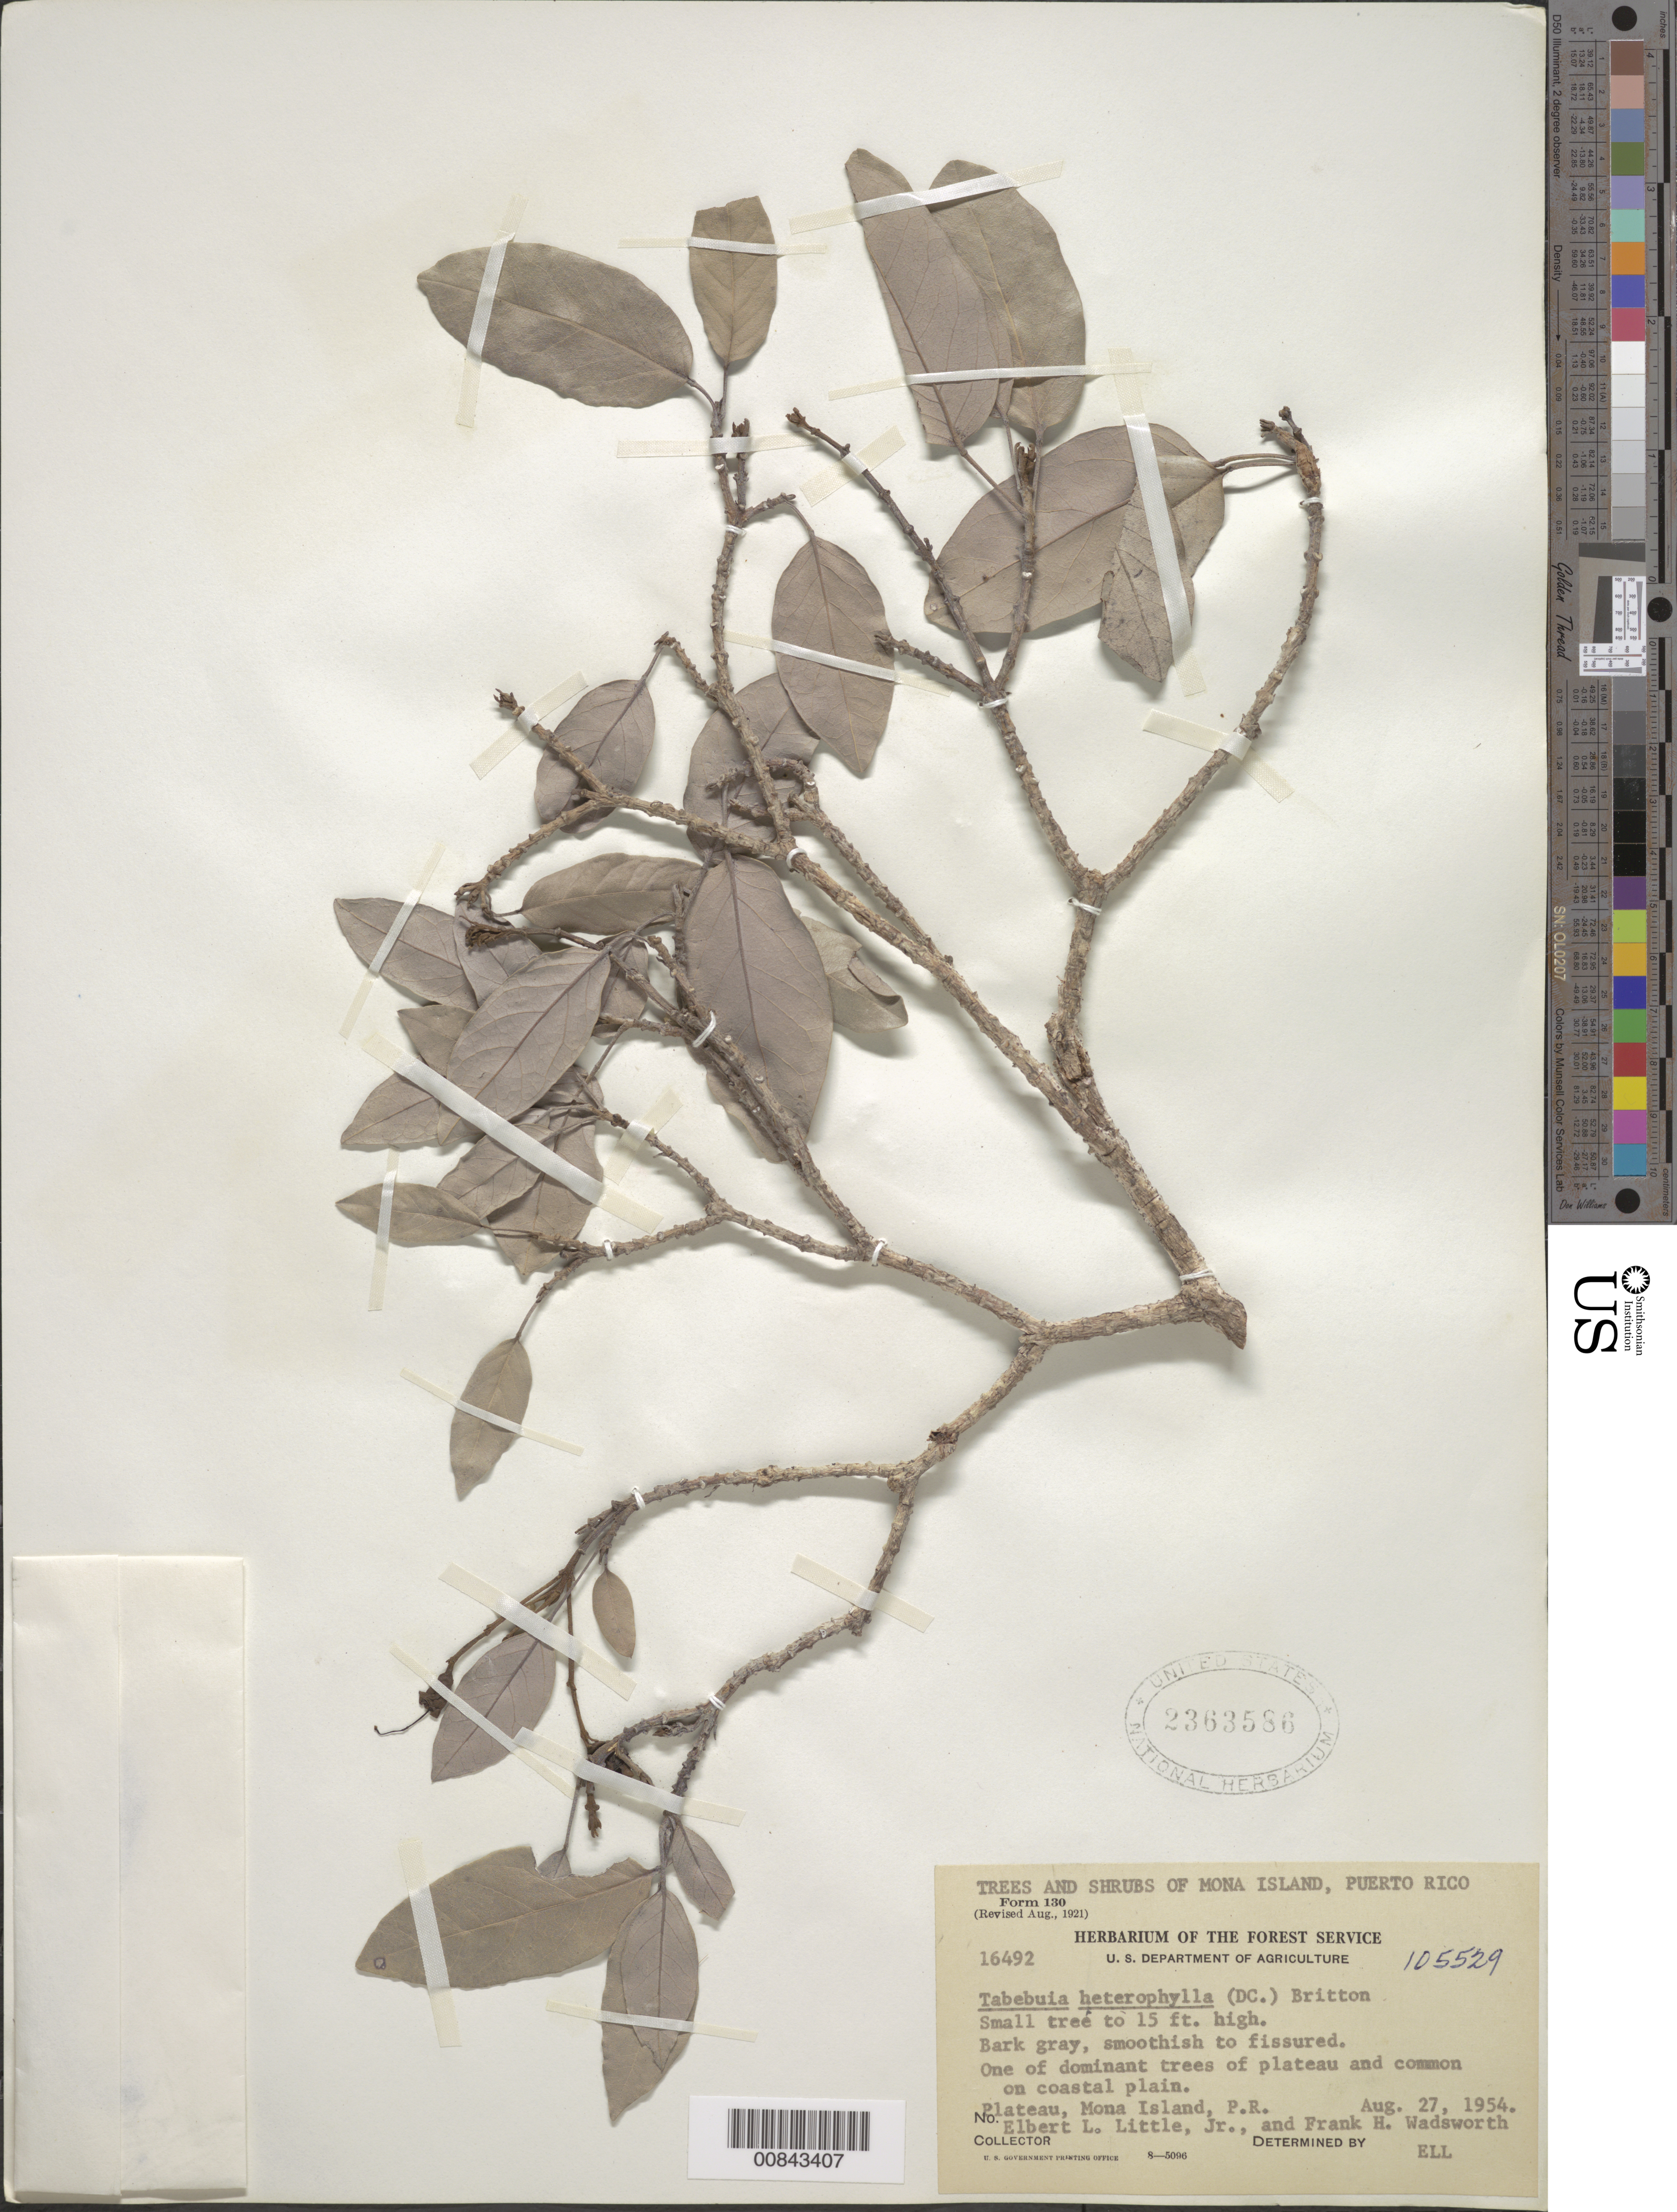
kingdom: Plantae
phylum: Tracheophyta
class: Magnoliopsida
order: Lamiales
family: Bignoniaceae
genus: Tabebuia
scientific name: Tabebuia heterophylla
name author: (DC.) Britton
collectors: E. L. Little & F. Wadsworth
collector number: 16492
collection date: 1954-08-27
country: Puerto Rico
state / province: Mayaguëz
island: Mona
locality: Mona Island. Plateau, Mona Island, P. R.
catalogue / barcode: US 2363586